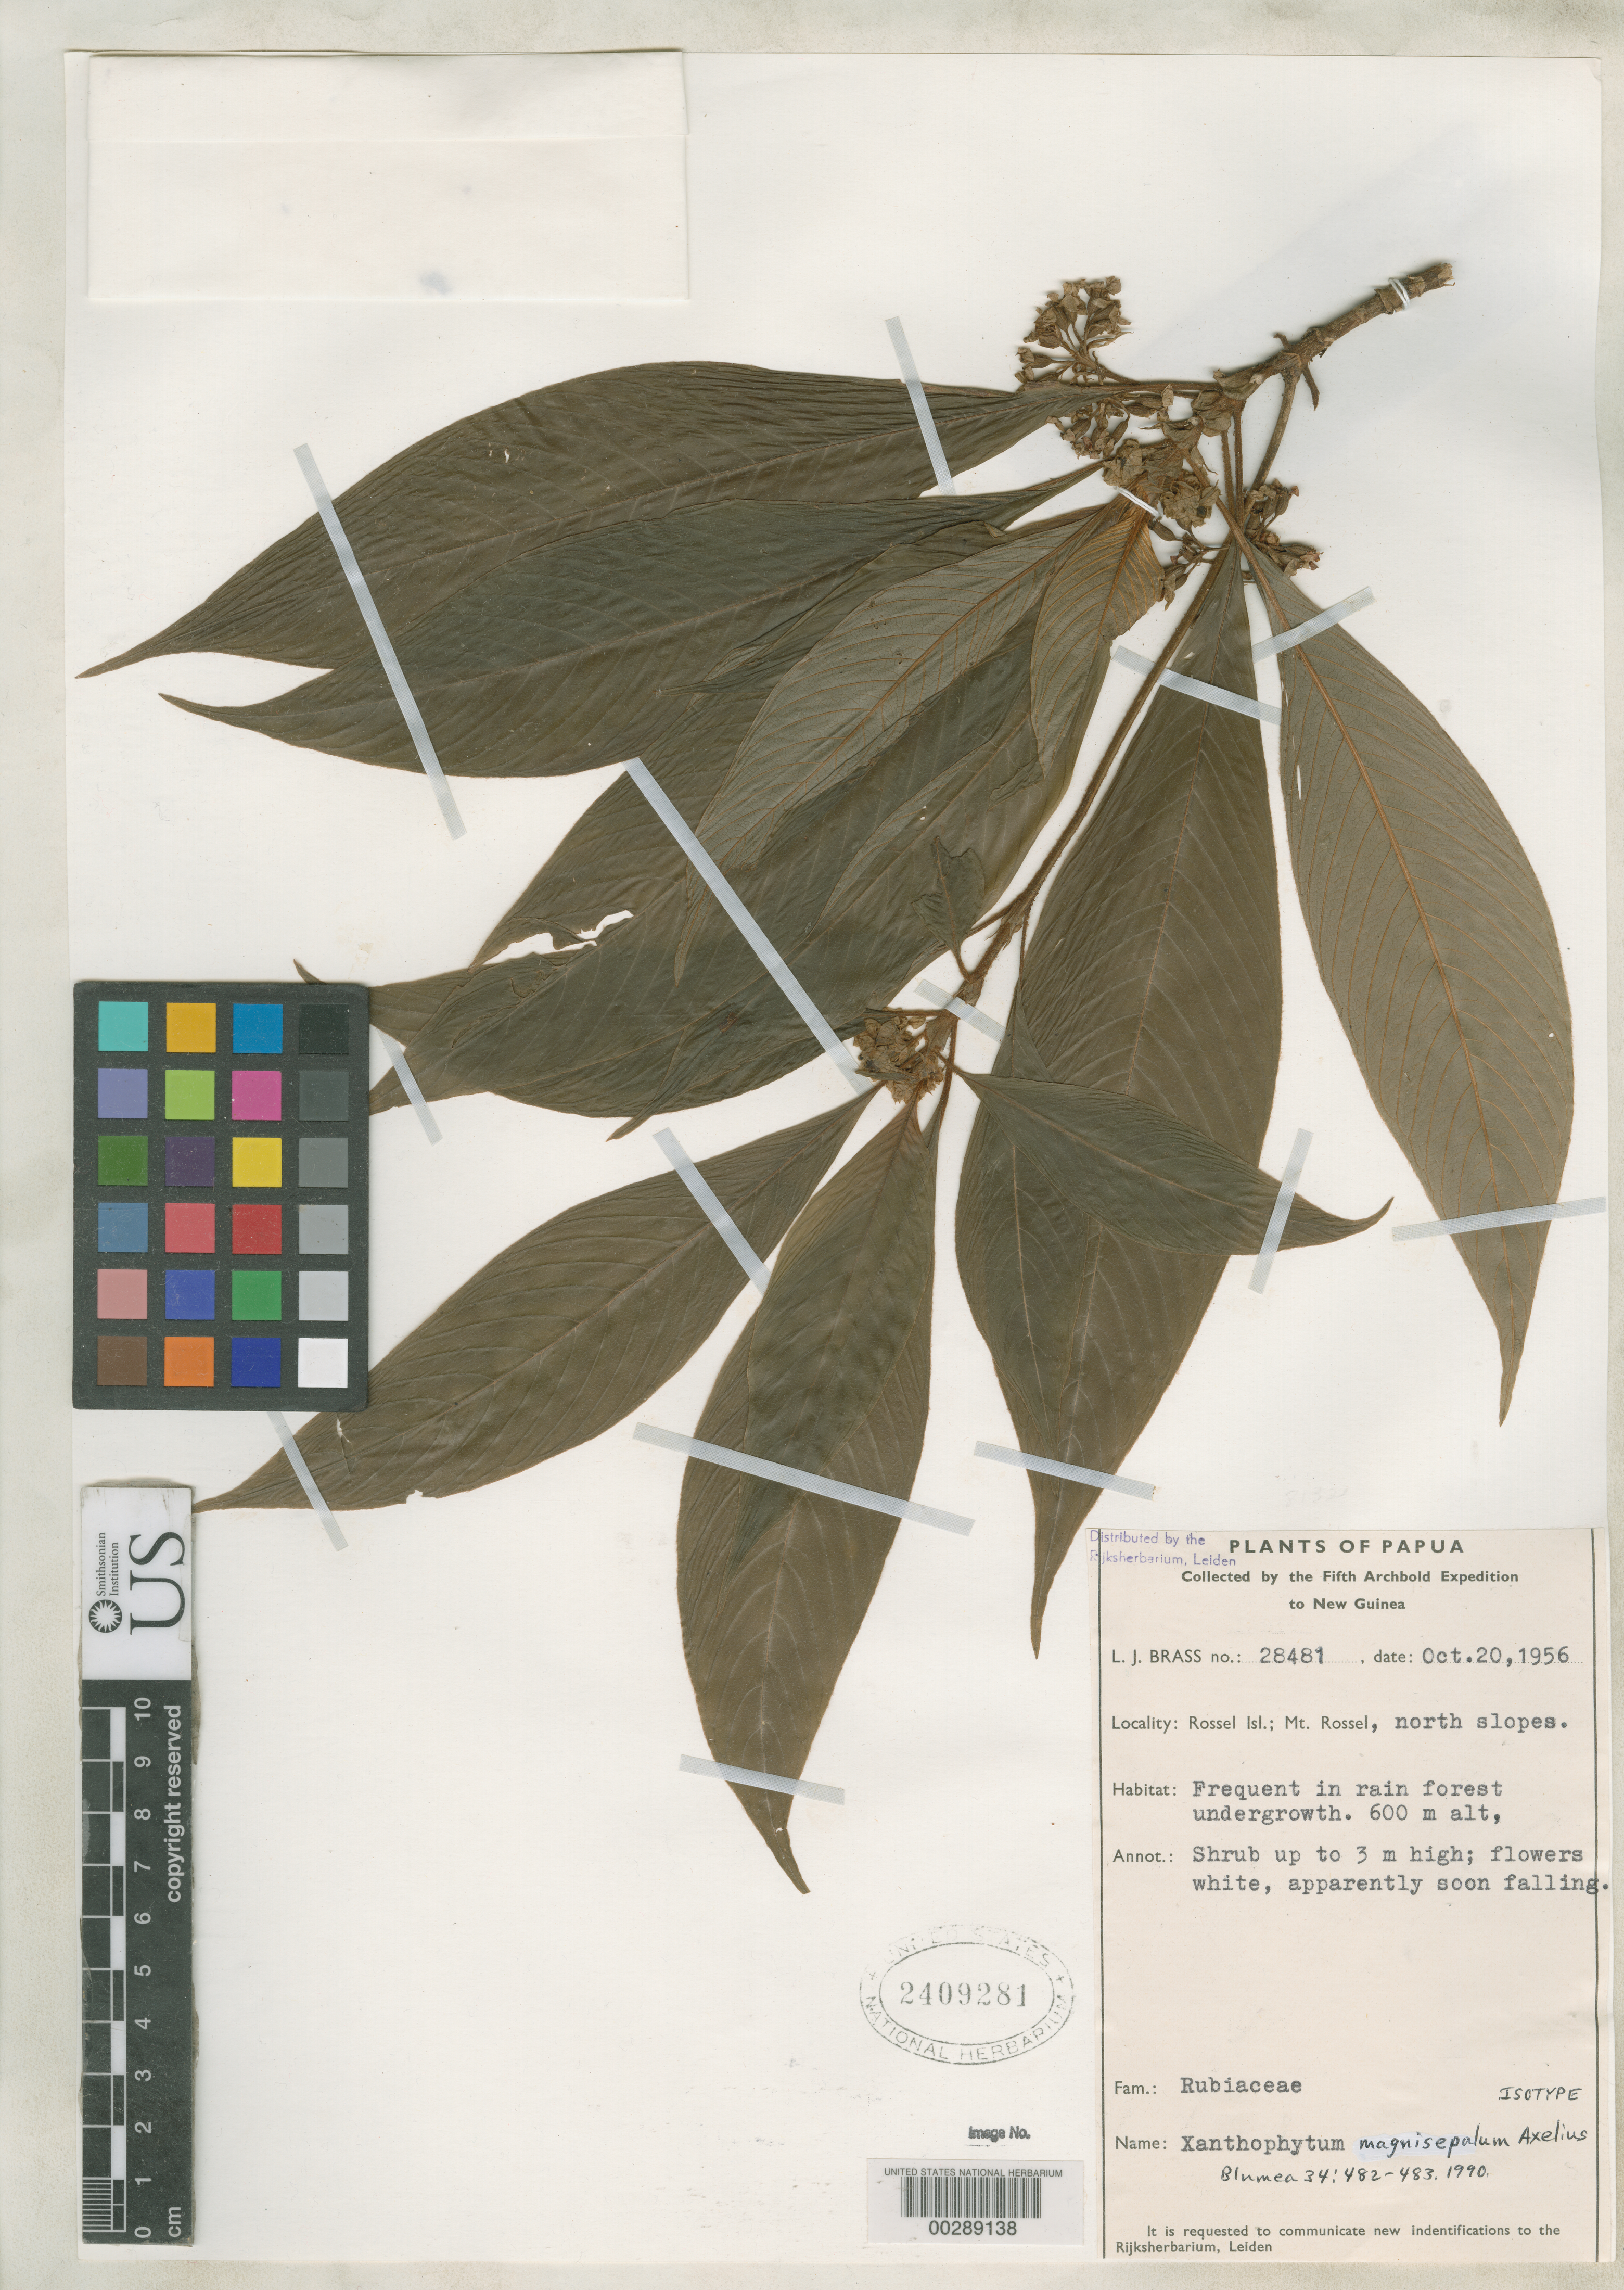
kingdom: Plantae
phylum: Tracheophyta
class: Magnoliopsida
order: Gentianales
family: Rubiaceae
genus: Xanthophytum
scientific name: Xanthophytum magnisepalum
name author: Axelius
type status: Isotype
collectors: L. J. Brass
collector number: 28481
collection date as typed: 20 Oct 1956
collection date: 1956-10-20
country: Papua New Guinea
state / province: Milne Bay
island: Rossel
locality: N slopes of island. [Louisade Arch.]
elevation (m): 600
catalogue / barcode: US 2409281